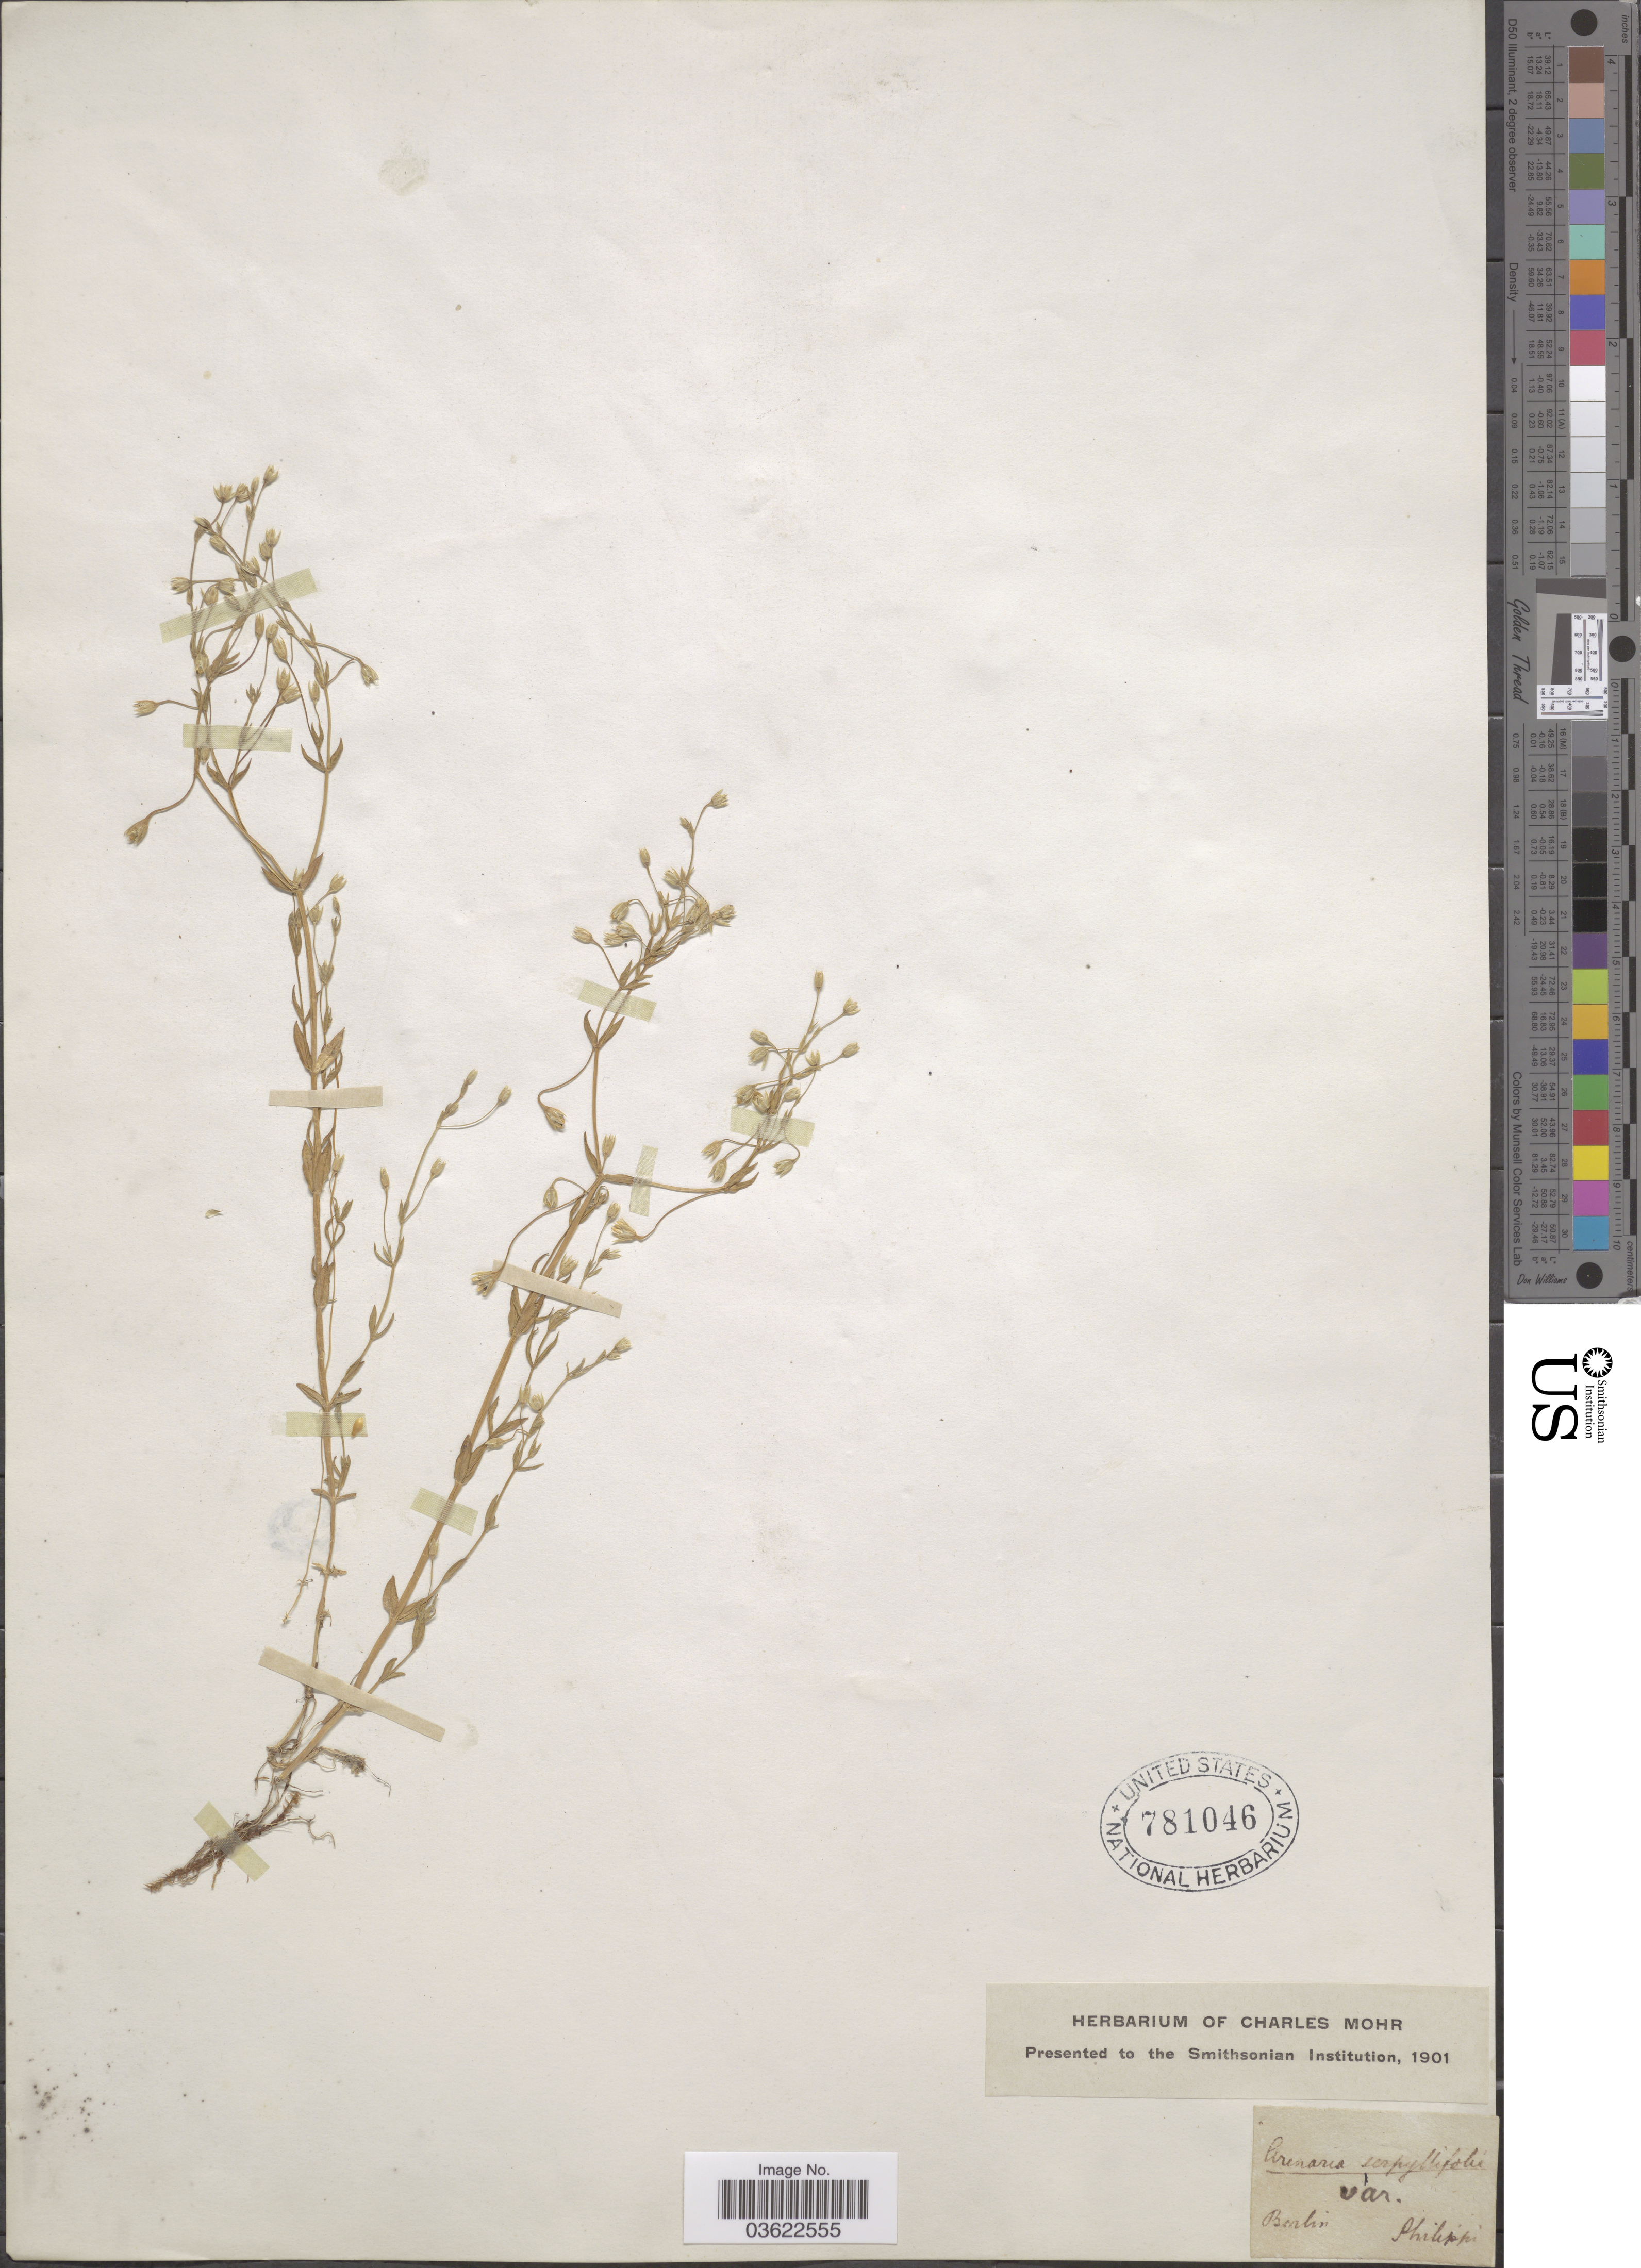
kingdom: Plantae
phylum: Tracheophyta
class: Magnoliopsida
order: Caryophyllales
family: Caryophyllaceae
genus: Arenaria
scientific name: Arenaria serpyllifolia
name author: L.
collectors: -. Philippi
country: Germany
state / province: Berlin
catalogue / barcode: US 781046